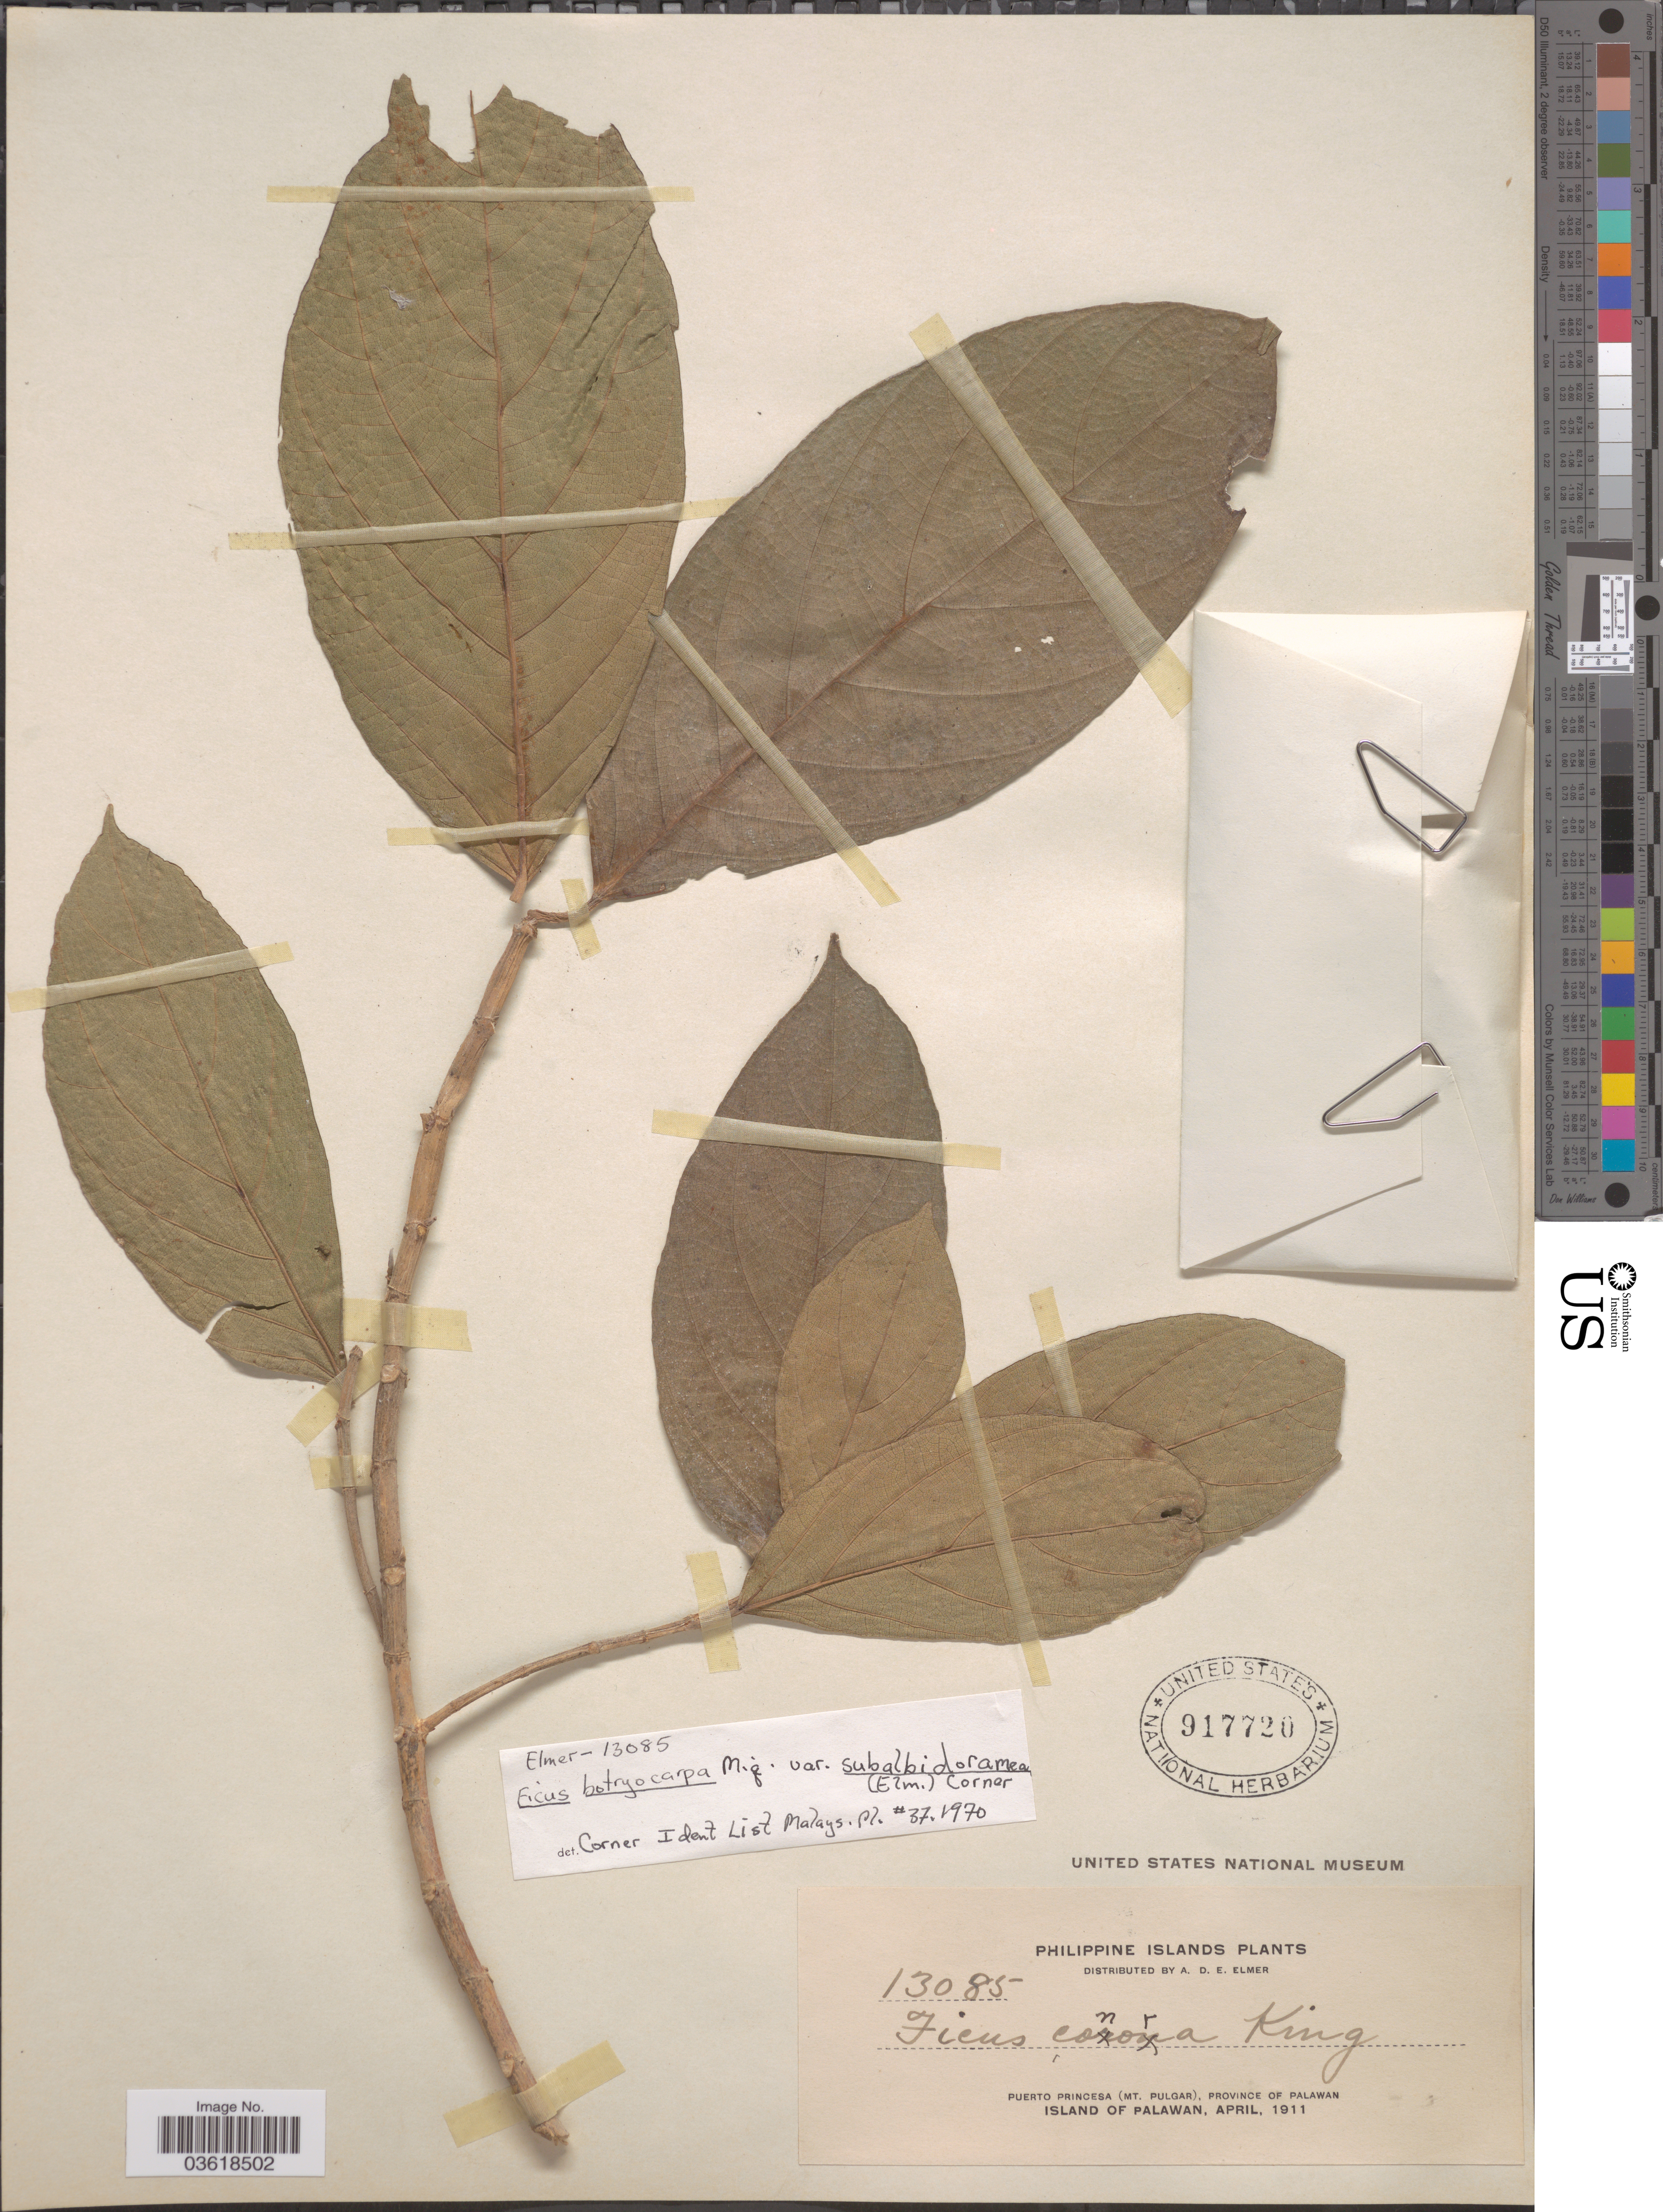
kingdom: Plantae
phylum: Tracheophyta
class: Magnoliopsida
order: Rosales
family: Moraceae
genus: Ficus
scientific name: Ficus botryocarpa var. subalbidoramea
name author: (Elmer) Corner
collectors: A. D. E. Elmer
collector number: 13085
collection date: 1911-04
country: Philippines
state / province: Mimaropa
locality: Philippine Islands. Puerto Princesa (Mt. Pulgar), Province of Palawan. Island of Palawan.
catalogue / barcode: US 917720